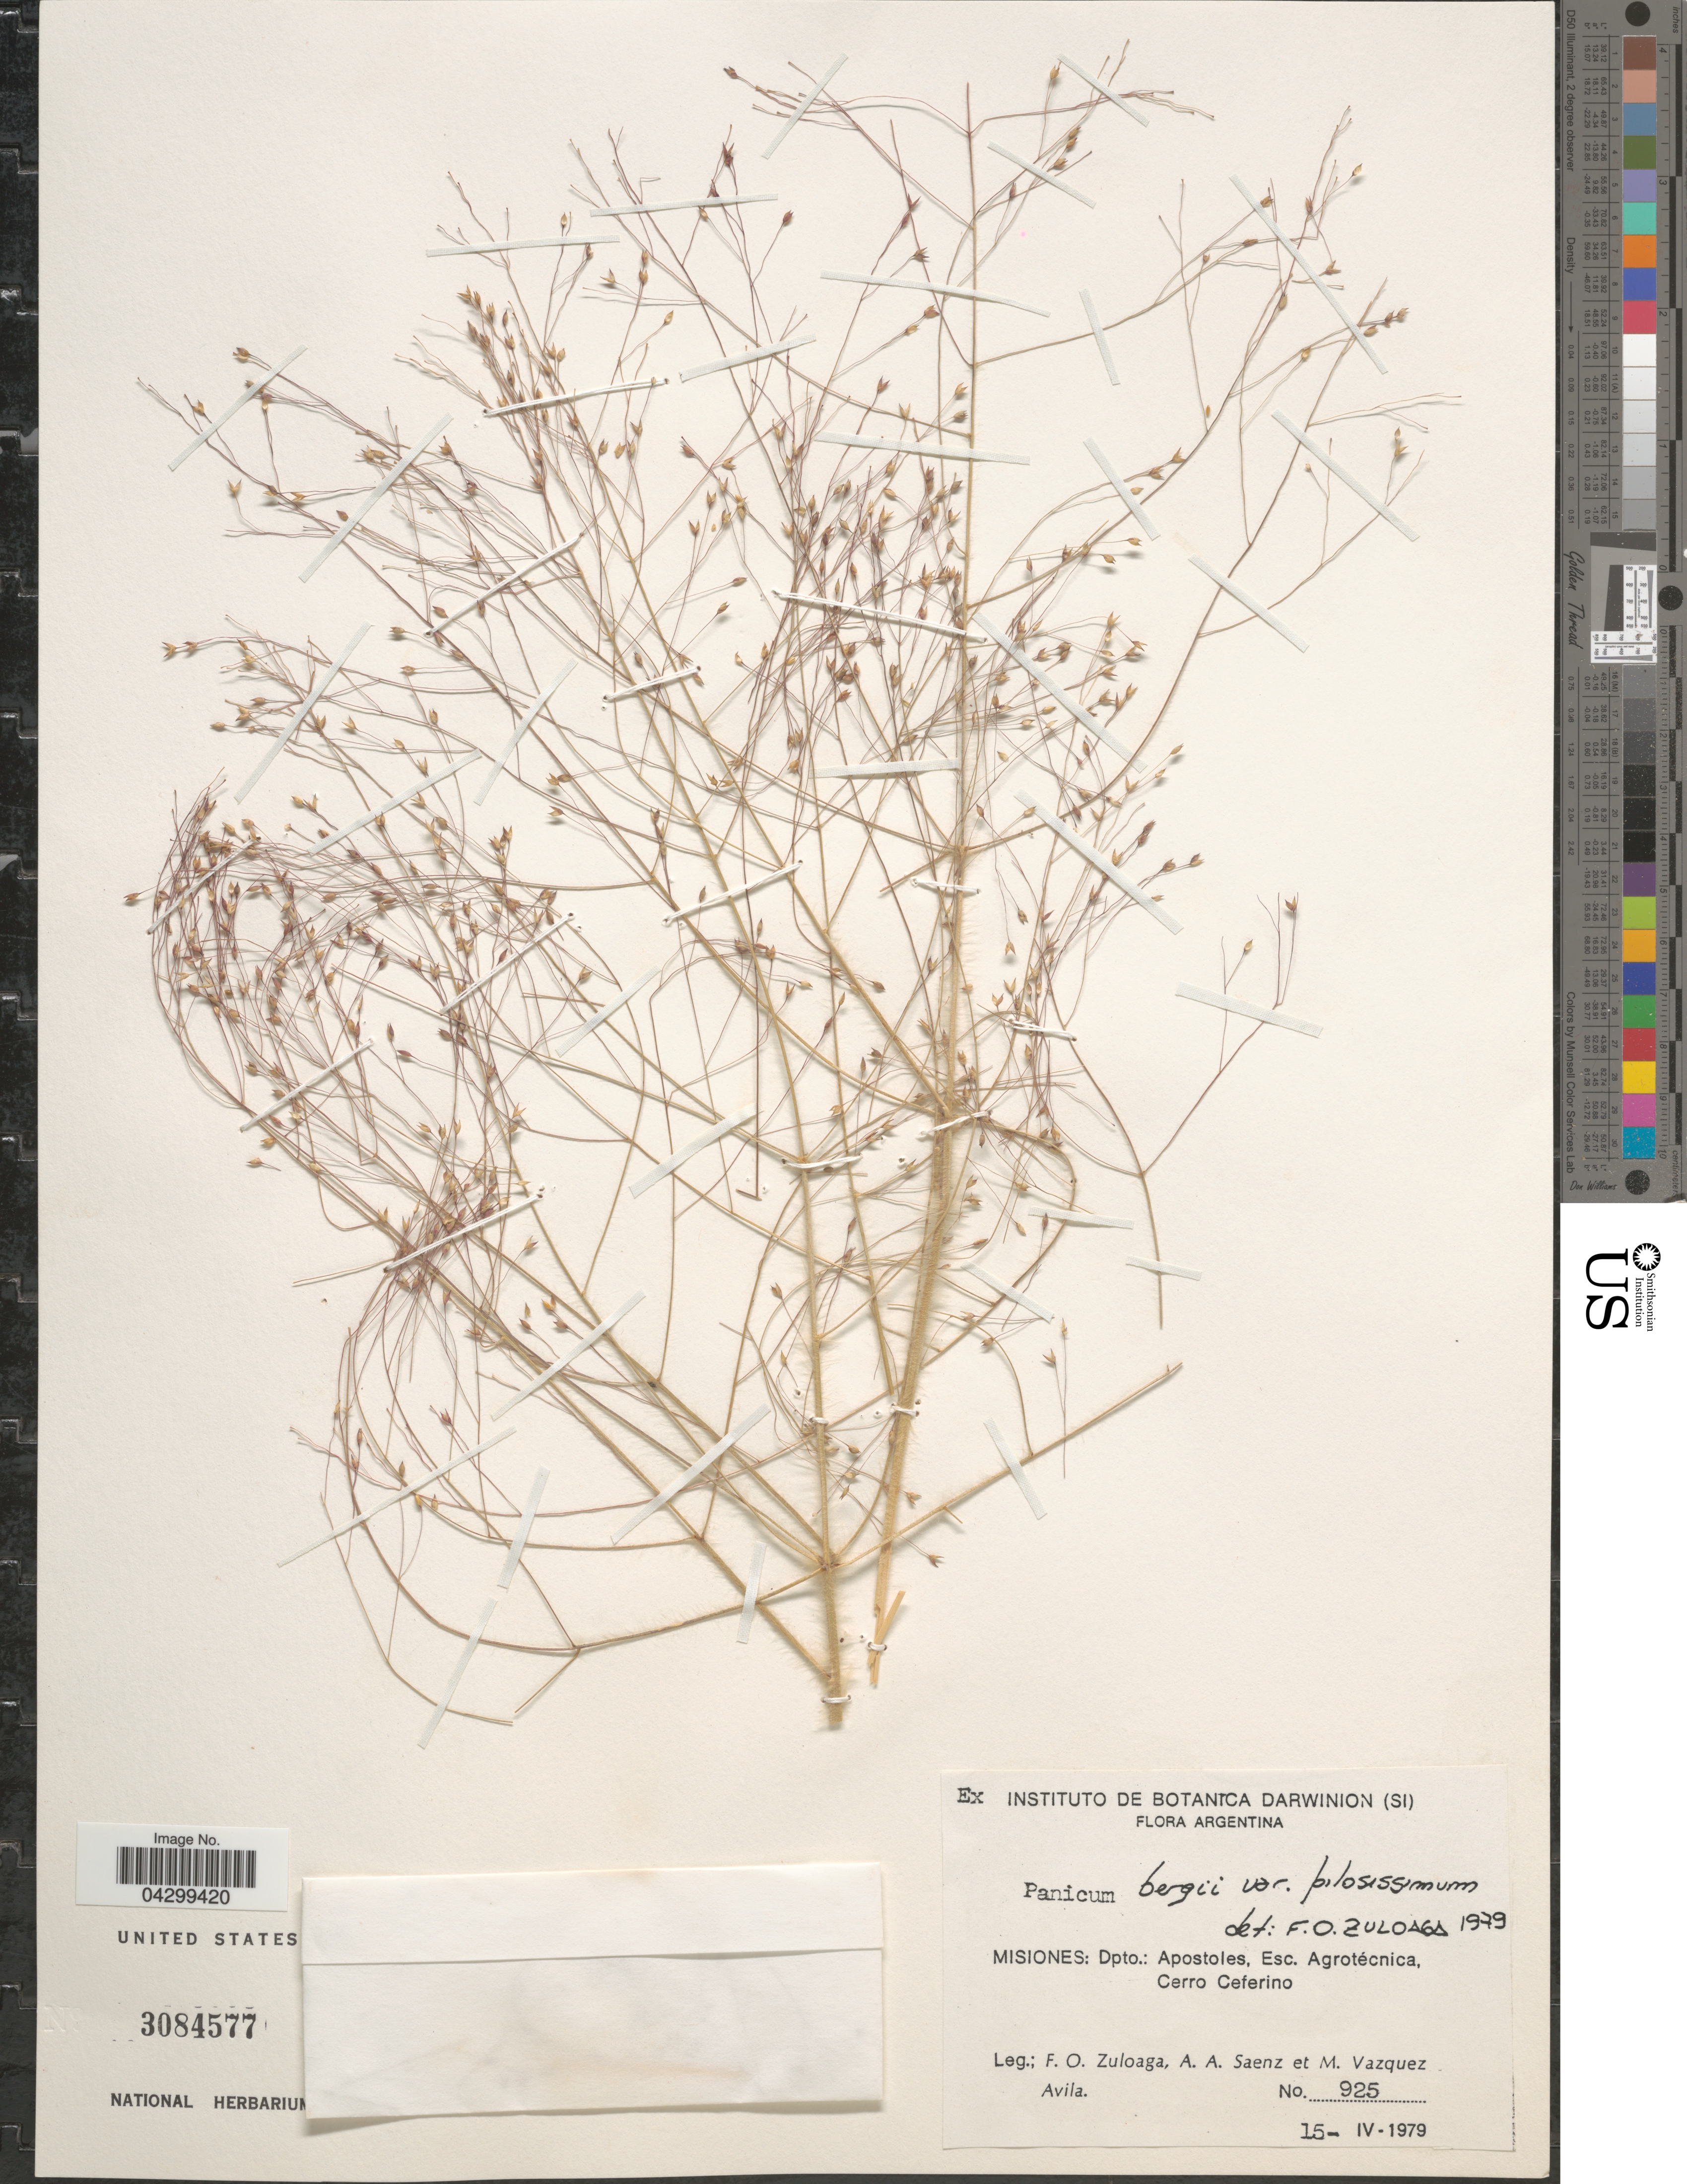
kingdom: Plantae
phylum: Tracheophyta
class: Liliopsida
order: Poales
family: Poaceae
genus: Panicum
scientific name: Panicum bergii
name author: Arechav.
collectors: F. O. Zuloaga, A. A. Saenz & M. D. Vázquez A.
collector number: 925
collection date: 1979-04-15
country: Argentina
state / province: Misiones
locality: Dpto. Apostoles, Esc. Agrotécnica, Cerro Ceferino.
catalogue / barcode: US 3084577